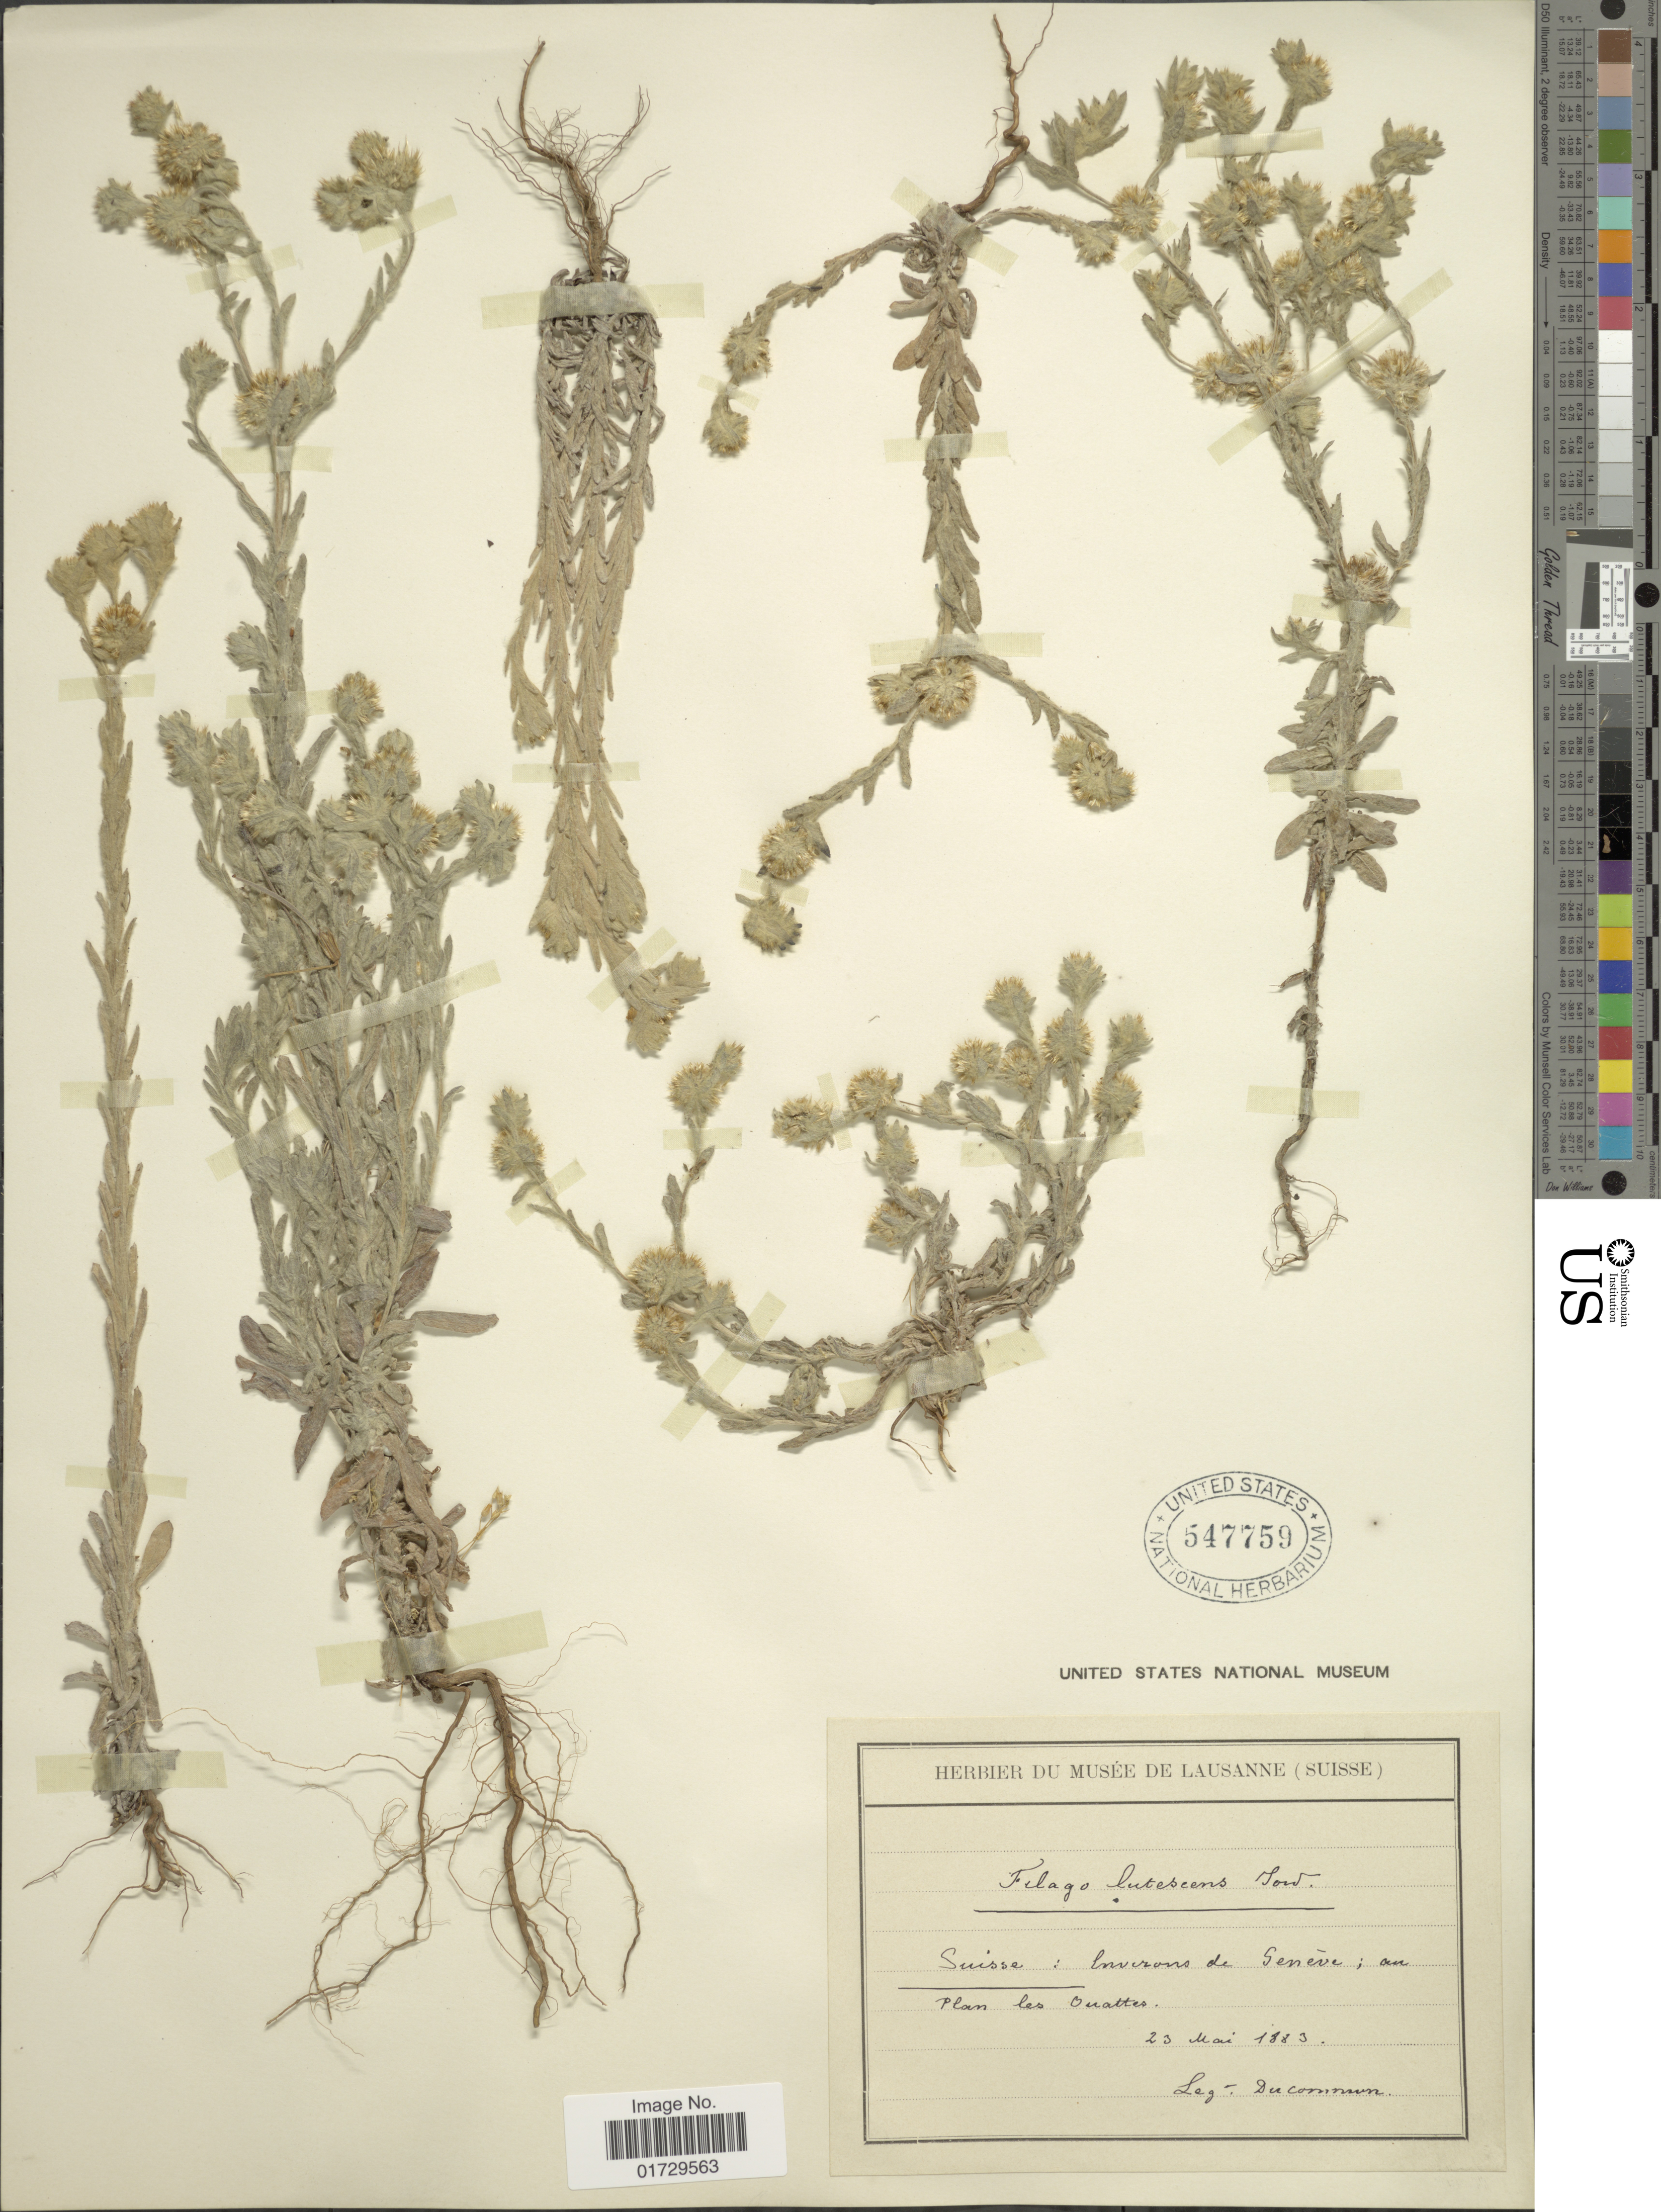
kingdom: Plantae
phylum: Tracheophyta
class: Magnoliopsida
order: Asterales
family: Asteraceae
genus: Filago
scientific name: Filago lutescens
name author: Jord.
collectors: J. Ducommun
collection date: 1883-05-23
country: Switzerland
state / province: Genève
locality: Suisse: Enverons de Geneve: an Plan les Ouattes.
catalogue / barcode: US 547759